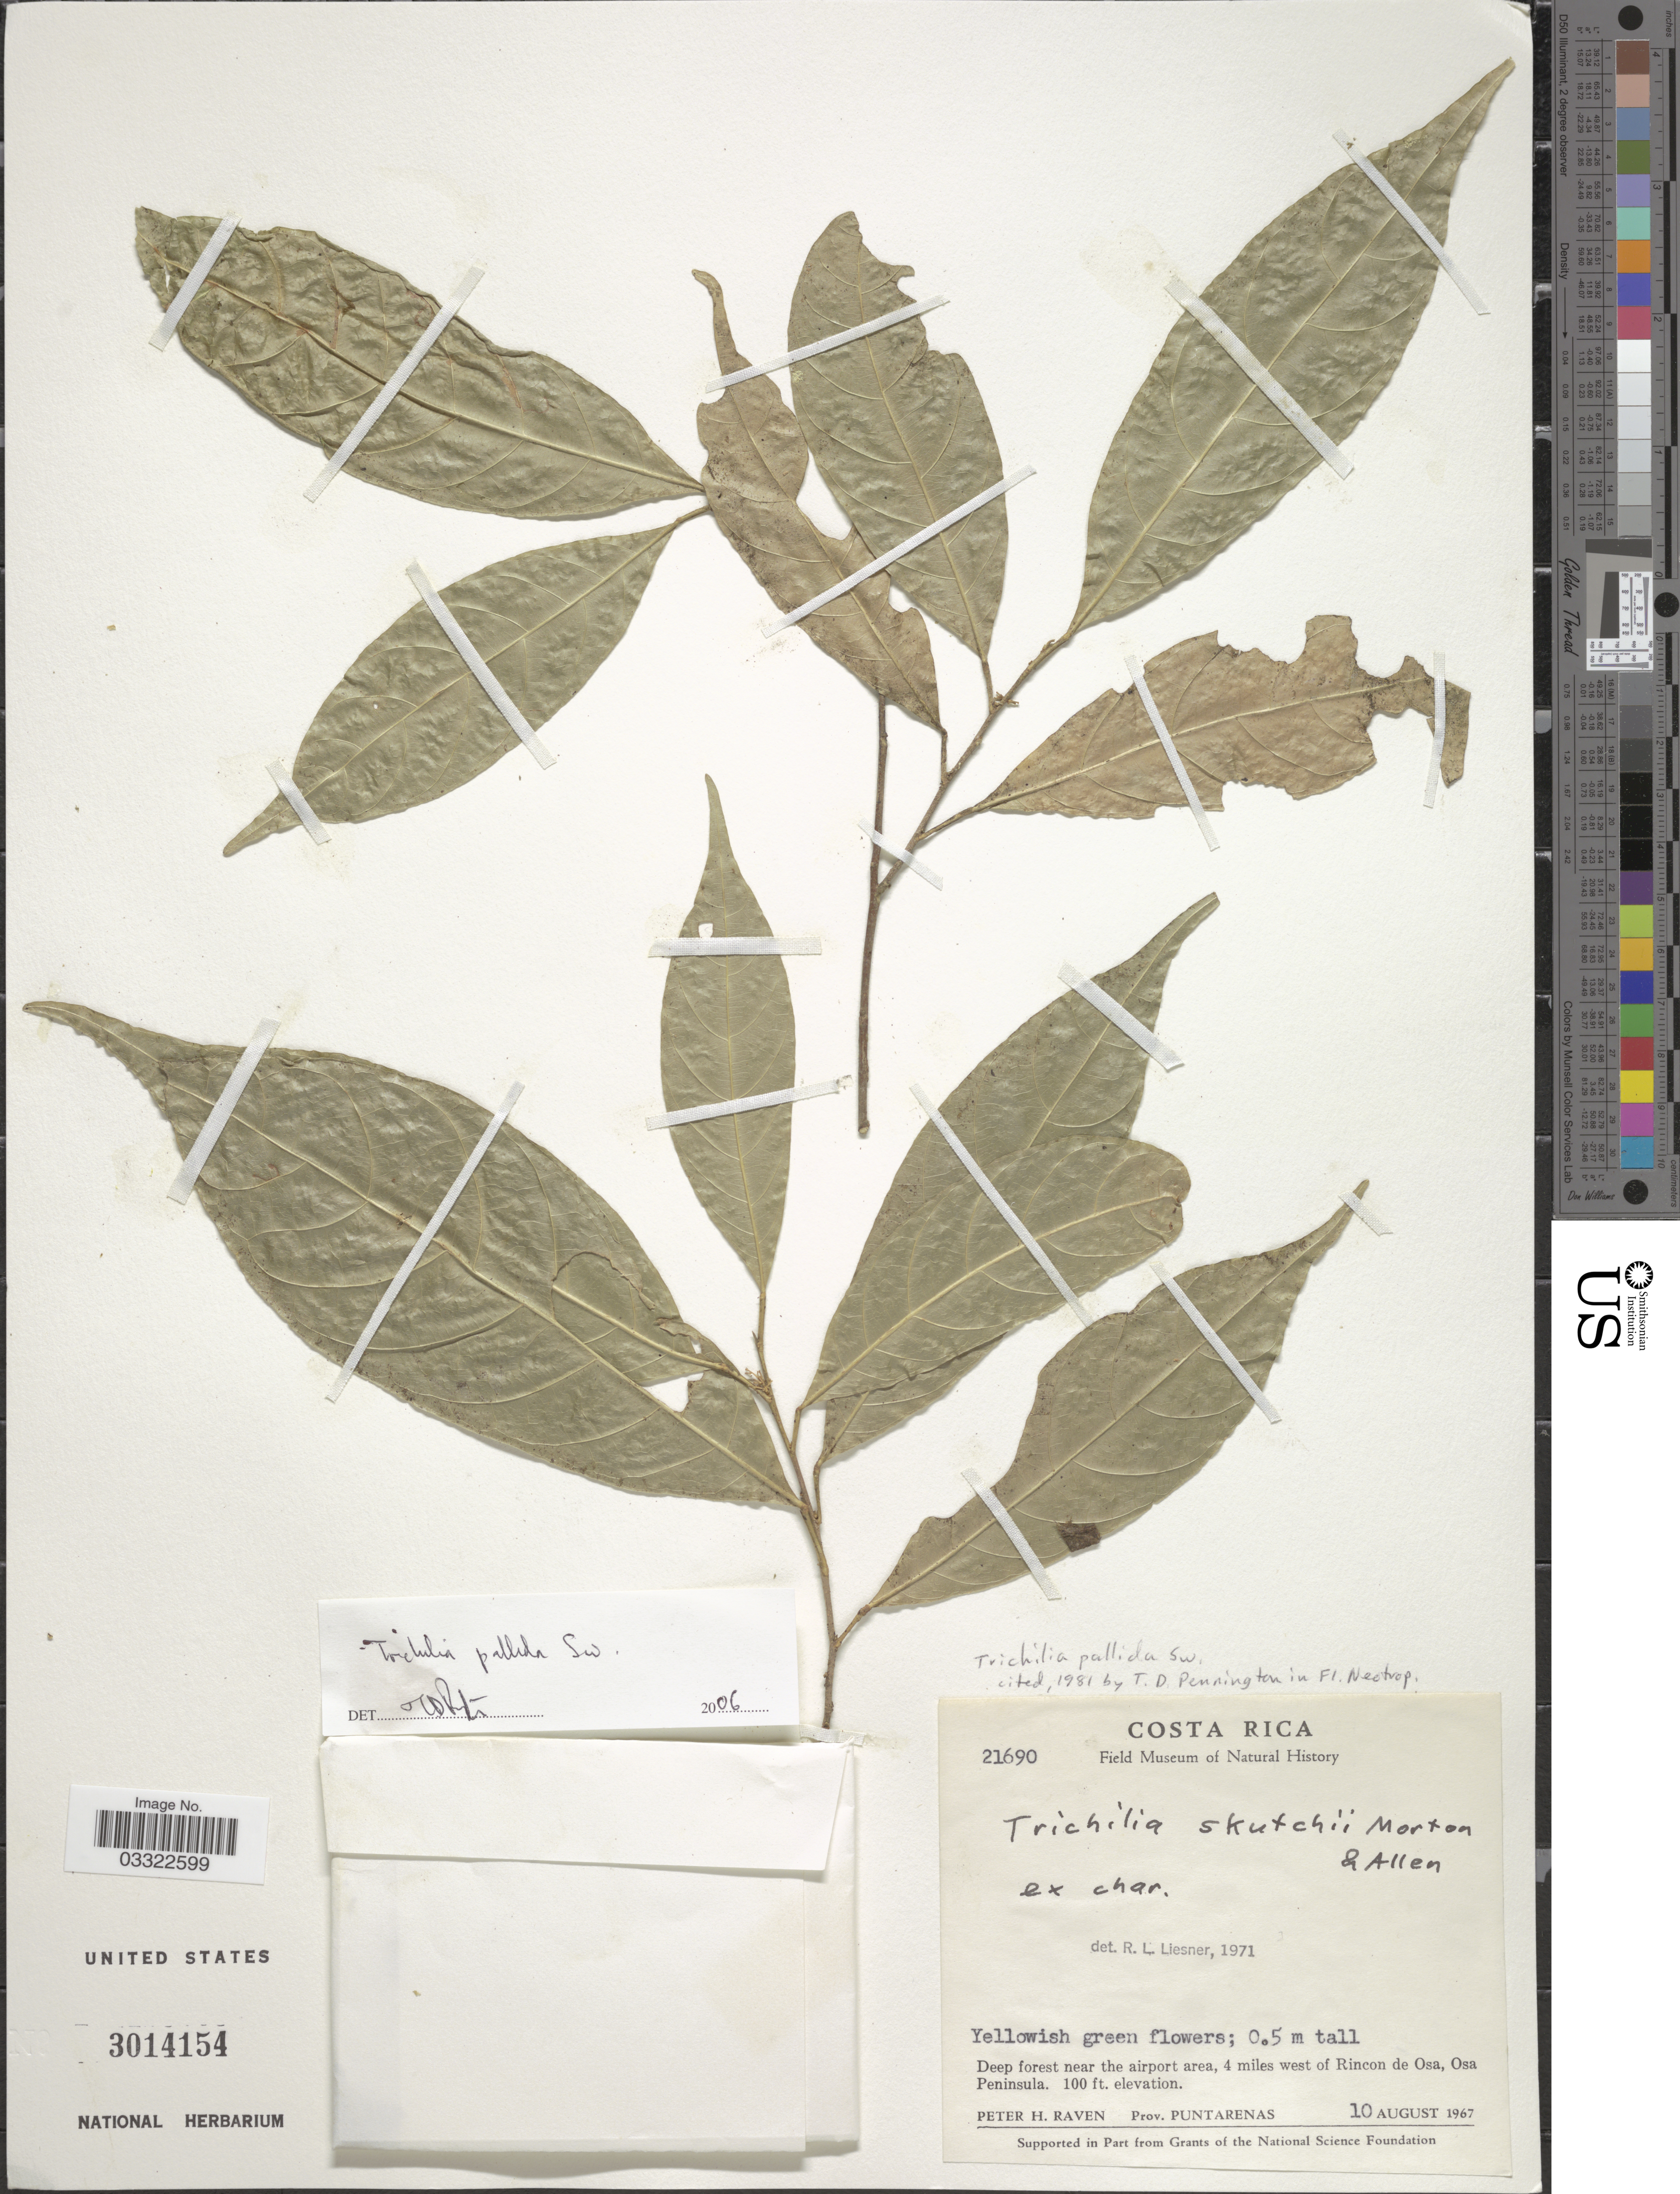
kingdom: Plantae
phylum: Tracheophyta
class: Magnoliopsida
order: Sapindales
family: Meliaceae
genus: Trichilia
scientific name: Trichilia pallida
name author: Sw.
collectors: P. Raven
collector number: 21690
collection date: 1967-08-10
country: Costa Rica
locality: Deep forest near the airport area, 4 miles west of Rincon de Osa, Osa Peninsula.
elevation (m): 30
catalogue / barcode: US 3014154